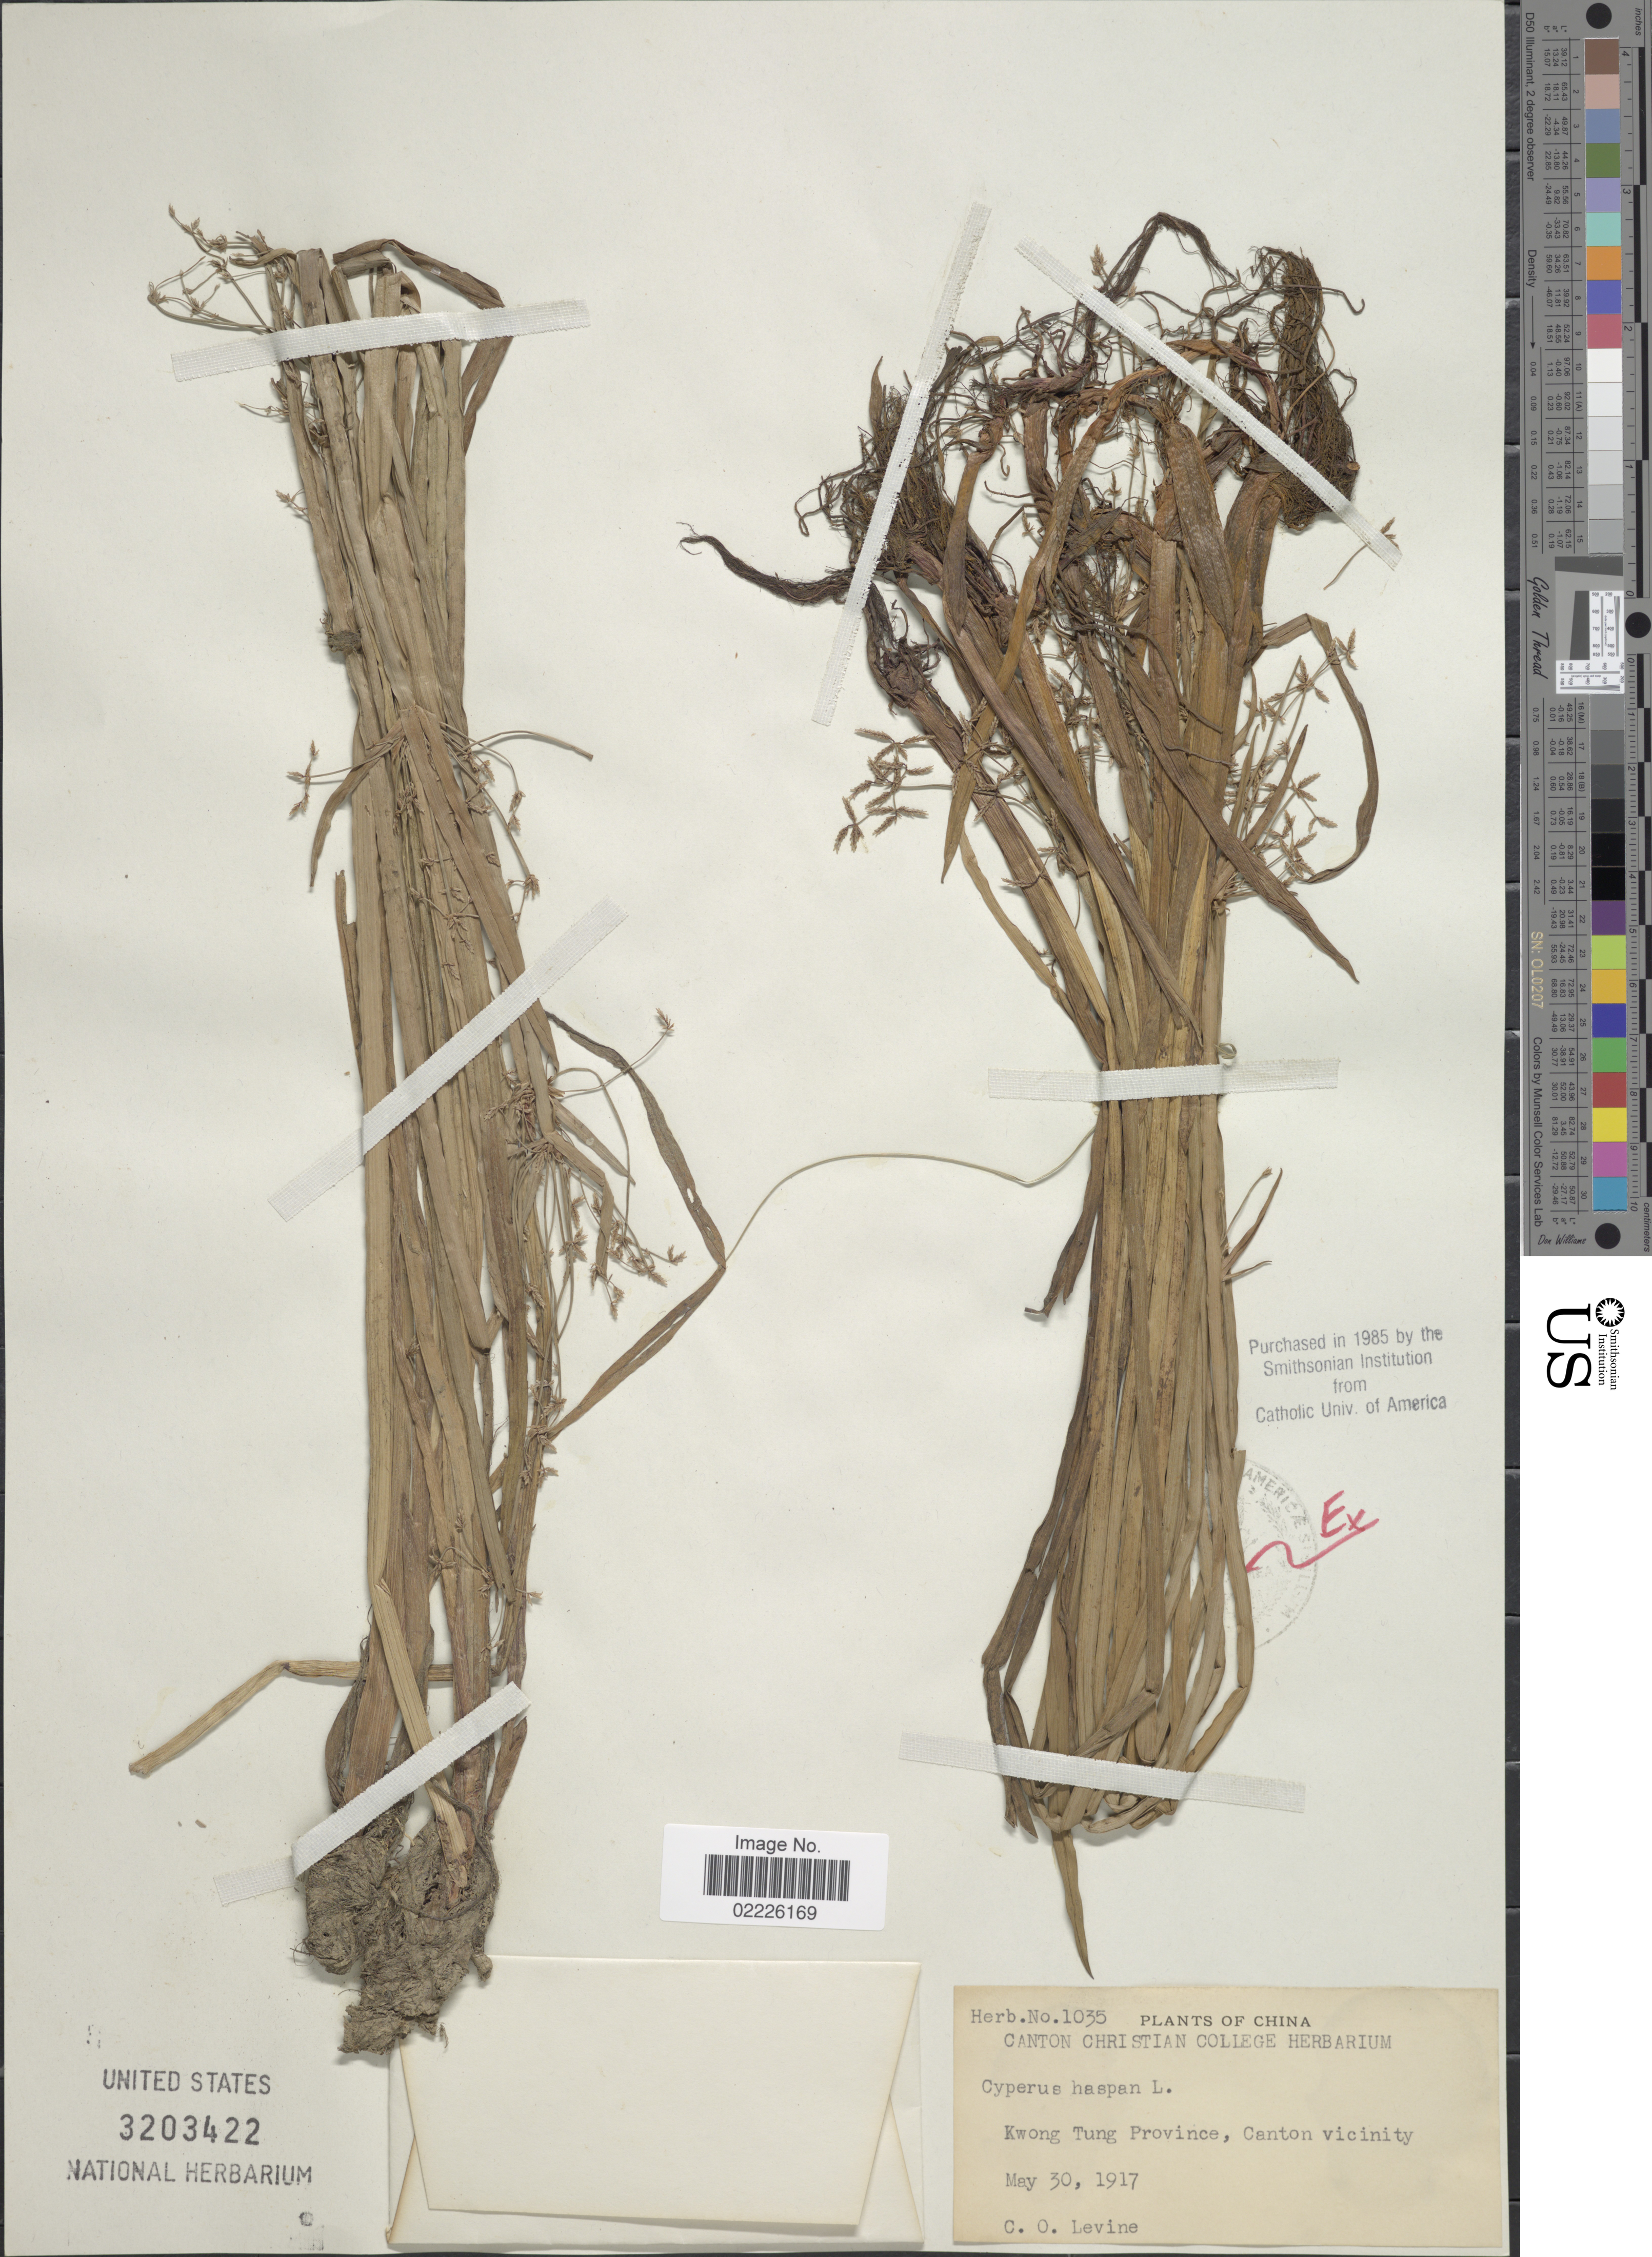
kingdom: Plantae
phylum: Tracheophyta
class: Liliopsida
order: Poales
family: Cyperaceae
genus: Cyperus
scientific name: Cyperus haspan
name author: L.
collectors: C. O. Levine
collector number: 1035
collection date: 1917-05-30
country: China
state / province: Guangdong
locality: Kwong Tung Province, Canton vicinity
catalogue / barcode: US 3203422